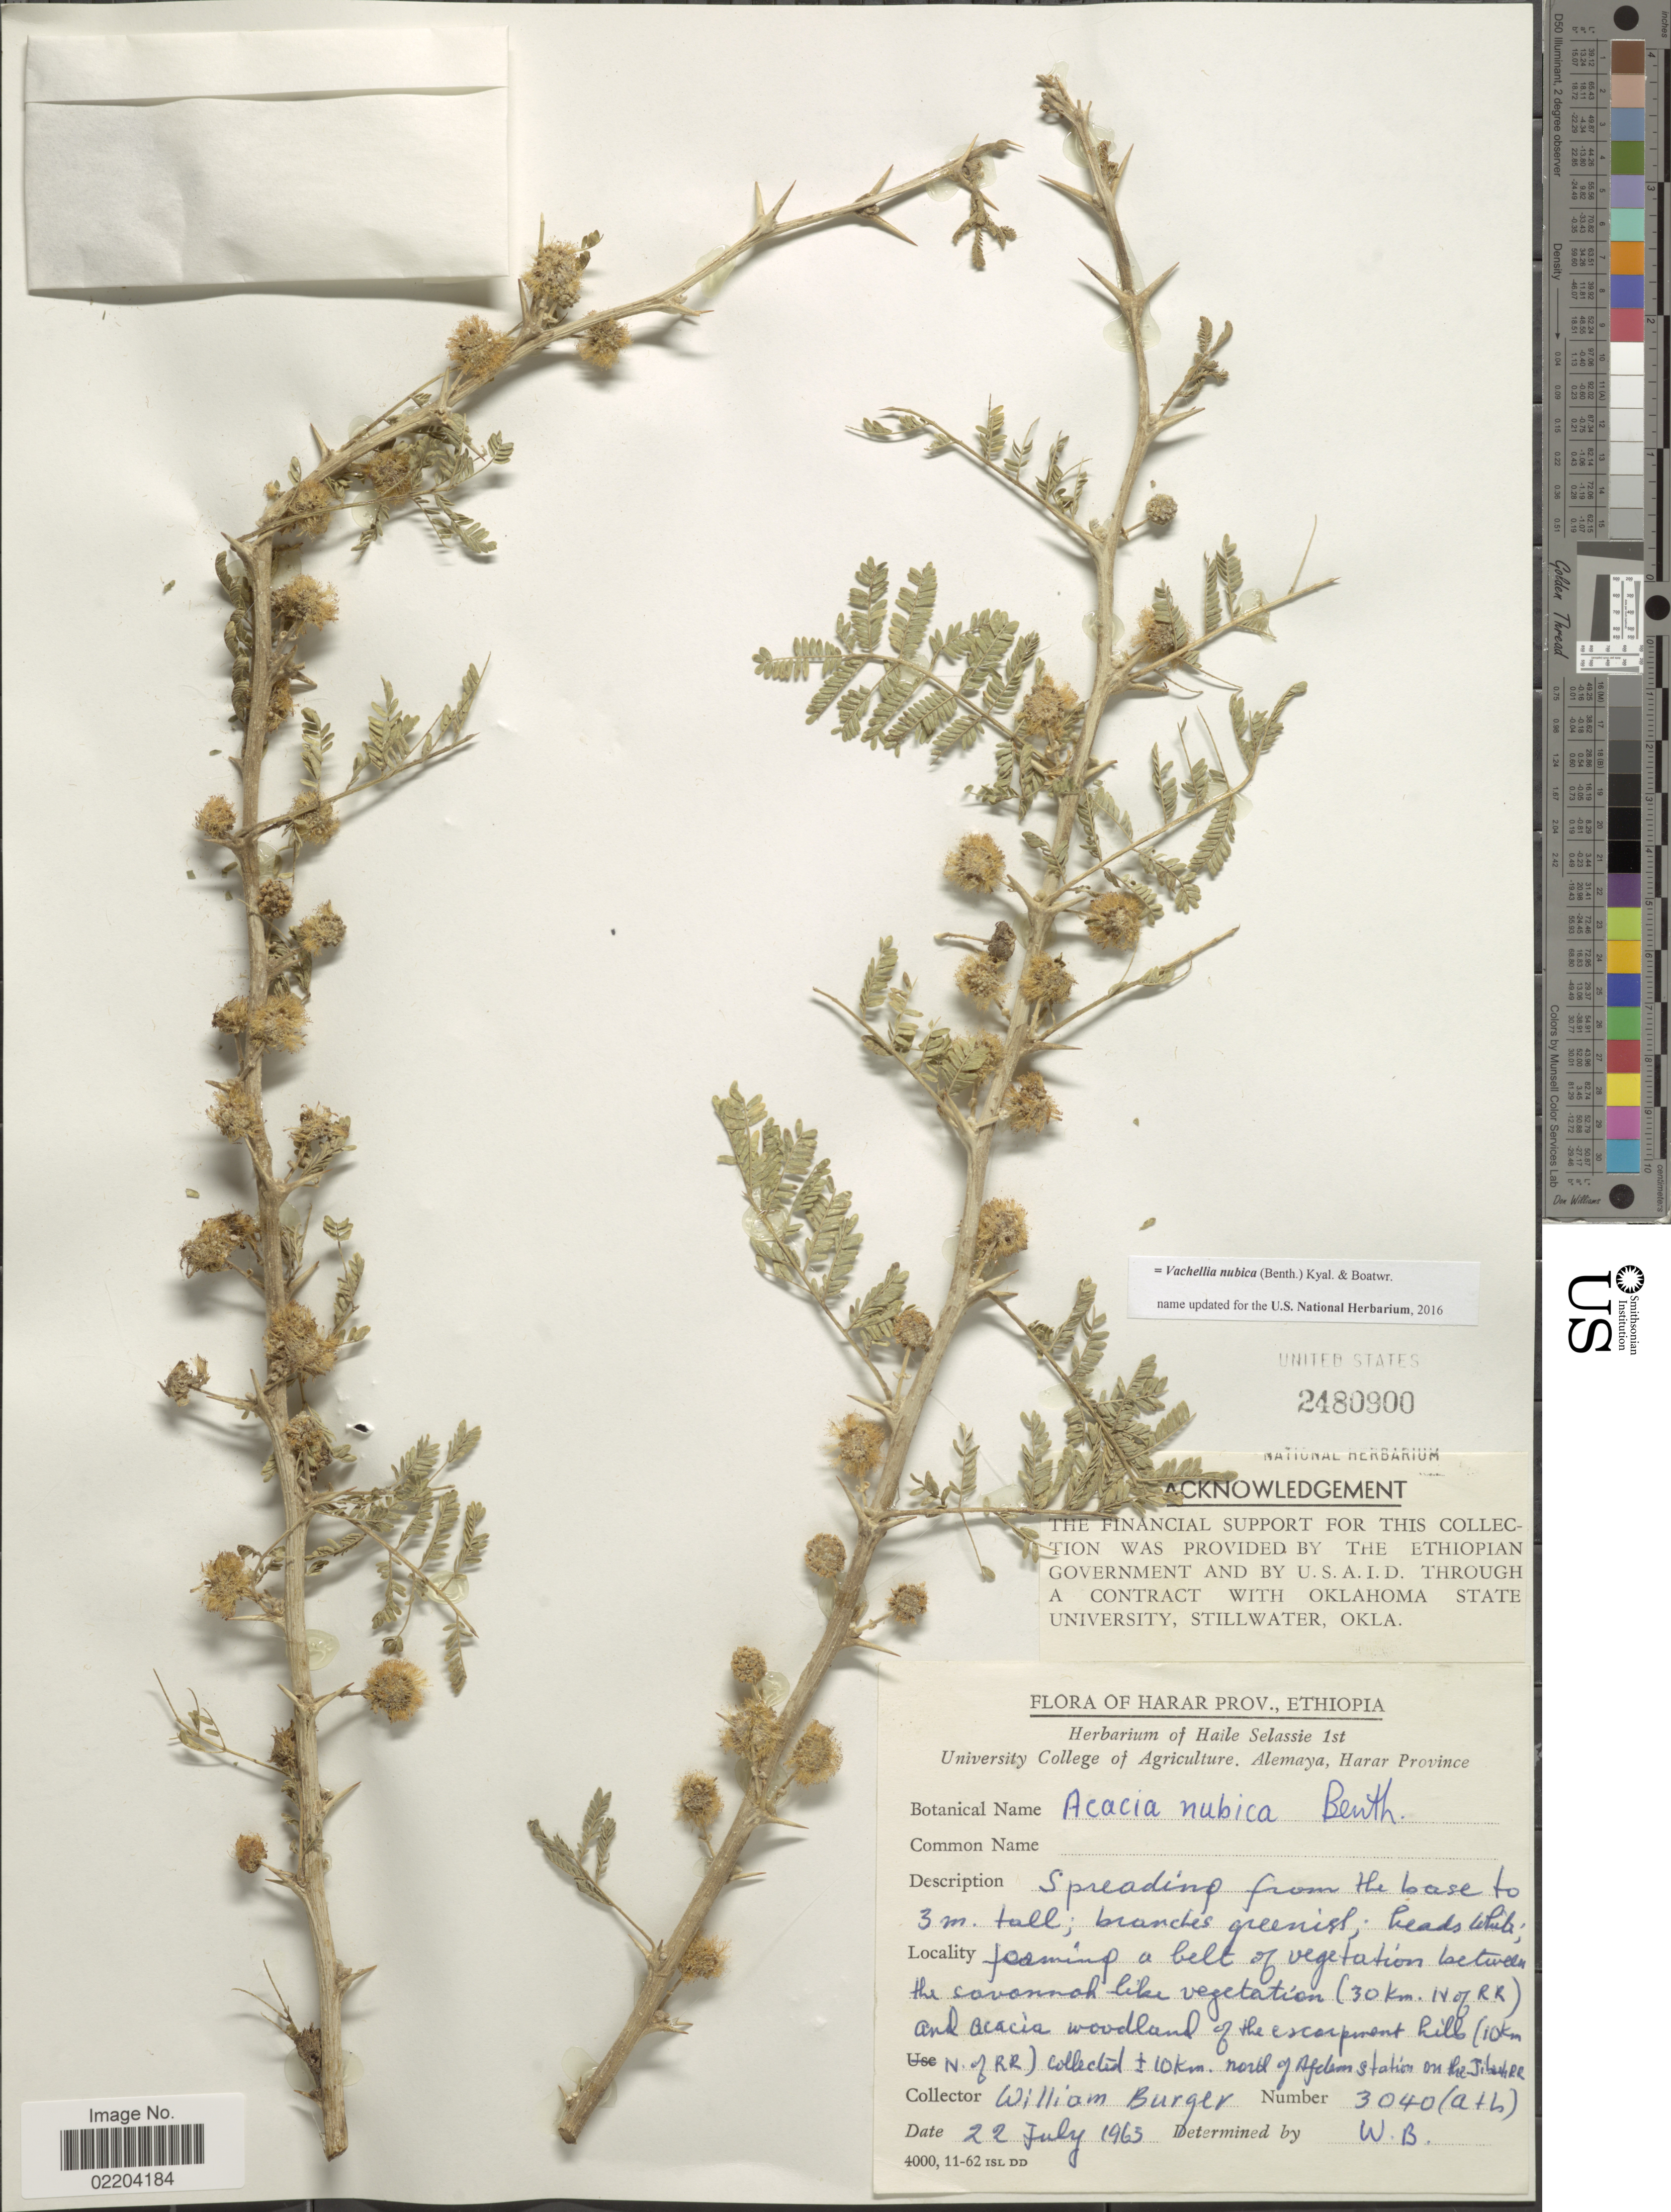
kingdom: Plantae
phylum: Tracheophyta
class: Magnoliopsida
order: Fabales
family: Fabaceae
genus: Vachellia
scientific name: Vachellia nubica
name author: (Benth.) Kyal. & Boatwr.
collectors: W. Burger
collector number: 3040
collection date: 1965-07-22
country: Ethiopia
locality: Harar Prov., Ethiopia. ± 10 km. north of Afdem station on the J [illegible text].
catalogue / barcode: US 2480900